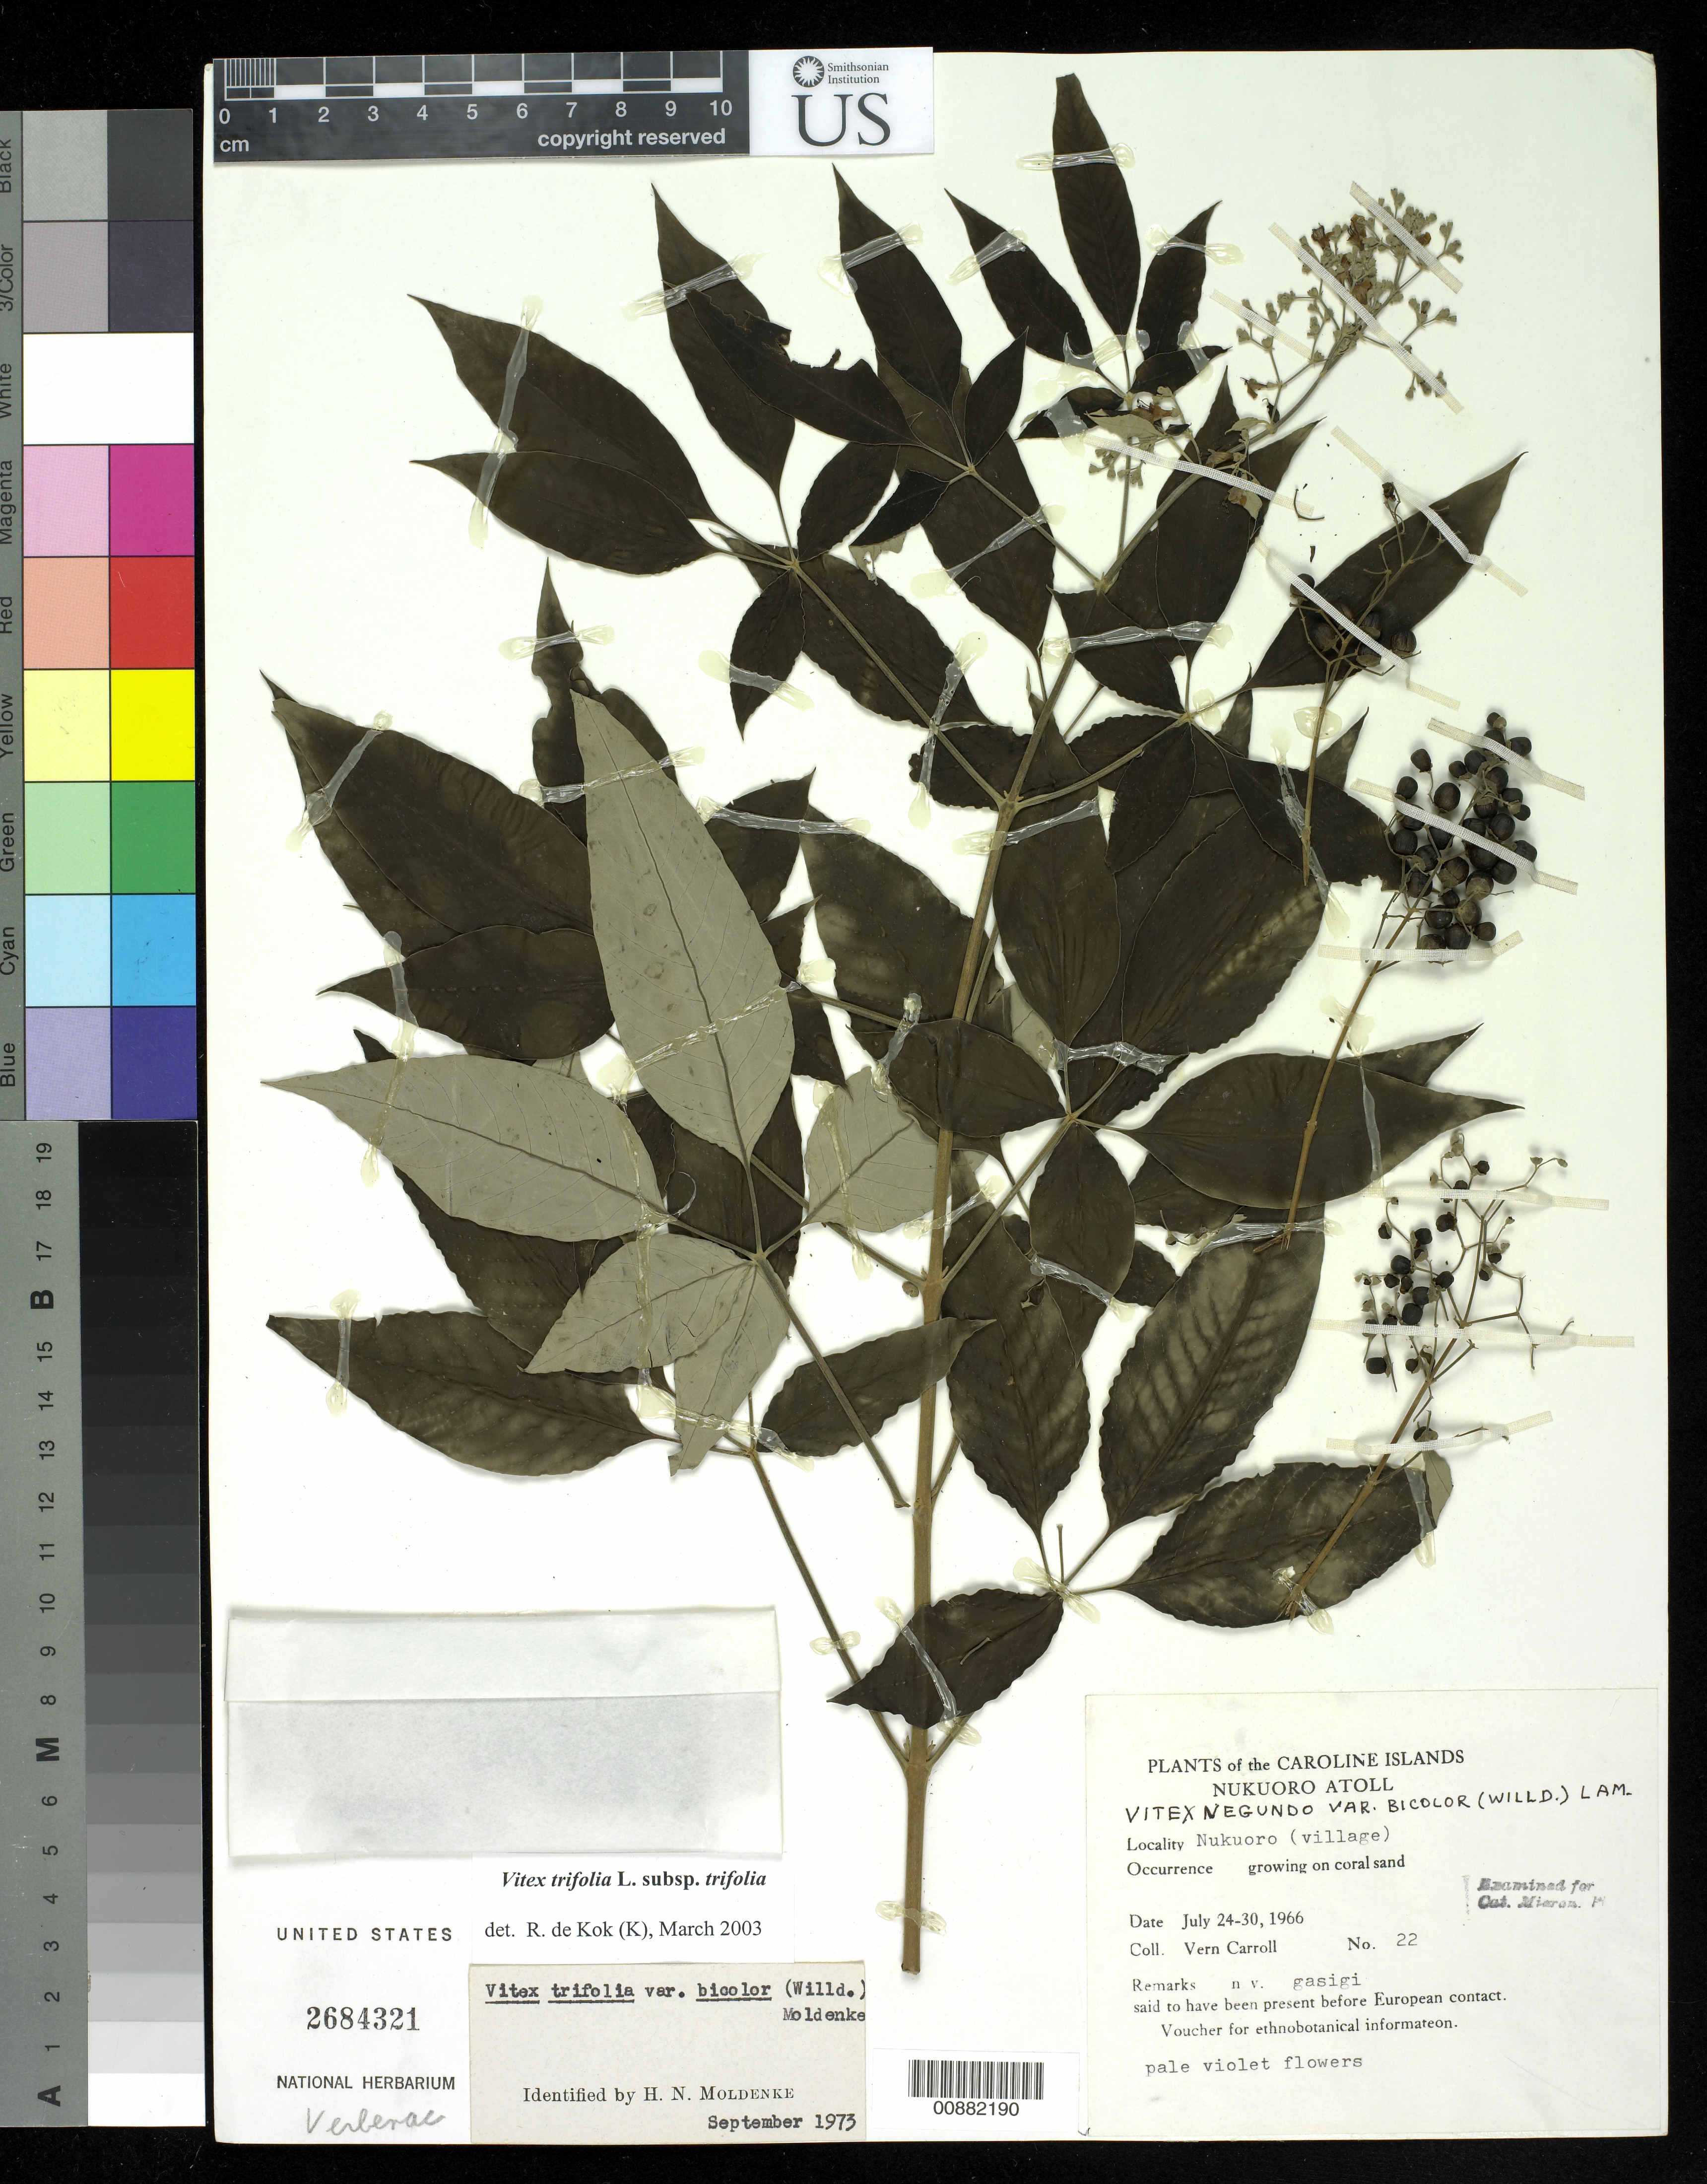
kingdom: Plantae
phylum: Tracheophyta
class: Magnoliopsida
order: Lamiales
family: Lamiaceae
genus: Vitex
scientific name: Vitex trifolia var. trifolia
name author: L.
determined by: Kok, R. de, (K)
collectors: V. Carroll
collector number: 22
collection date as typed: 24 Jul 1966 to 30 Jul 1966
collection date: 1966-07-24/1966-07-30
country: Micronesia, Federated States of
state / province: Pohnpei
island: Nukuoro Atoll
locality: Kukuoro (village)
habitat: growing on coral sand.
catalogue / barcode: US 2684321